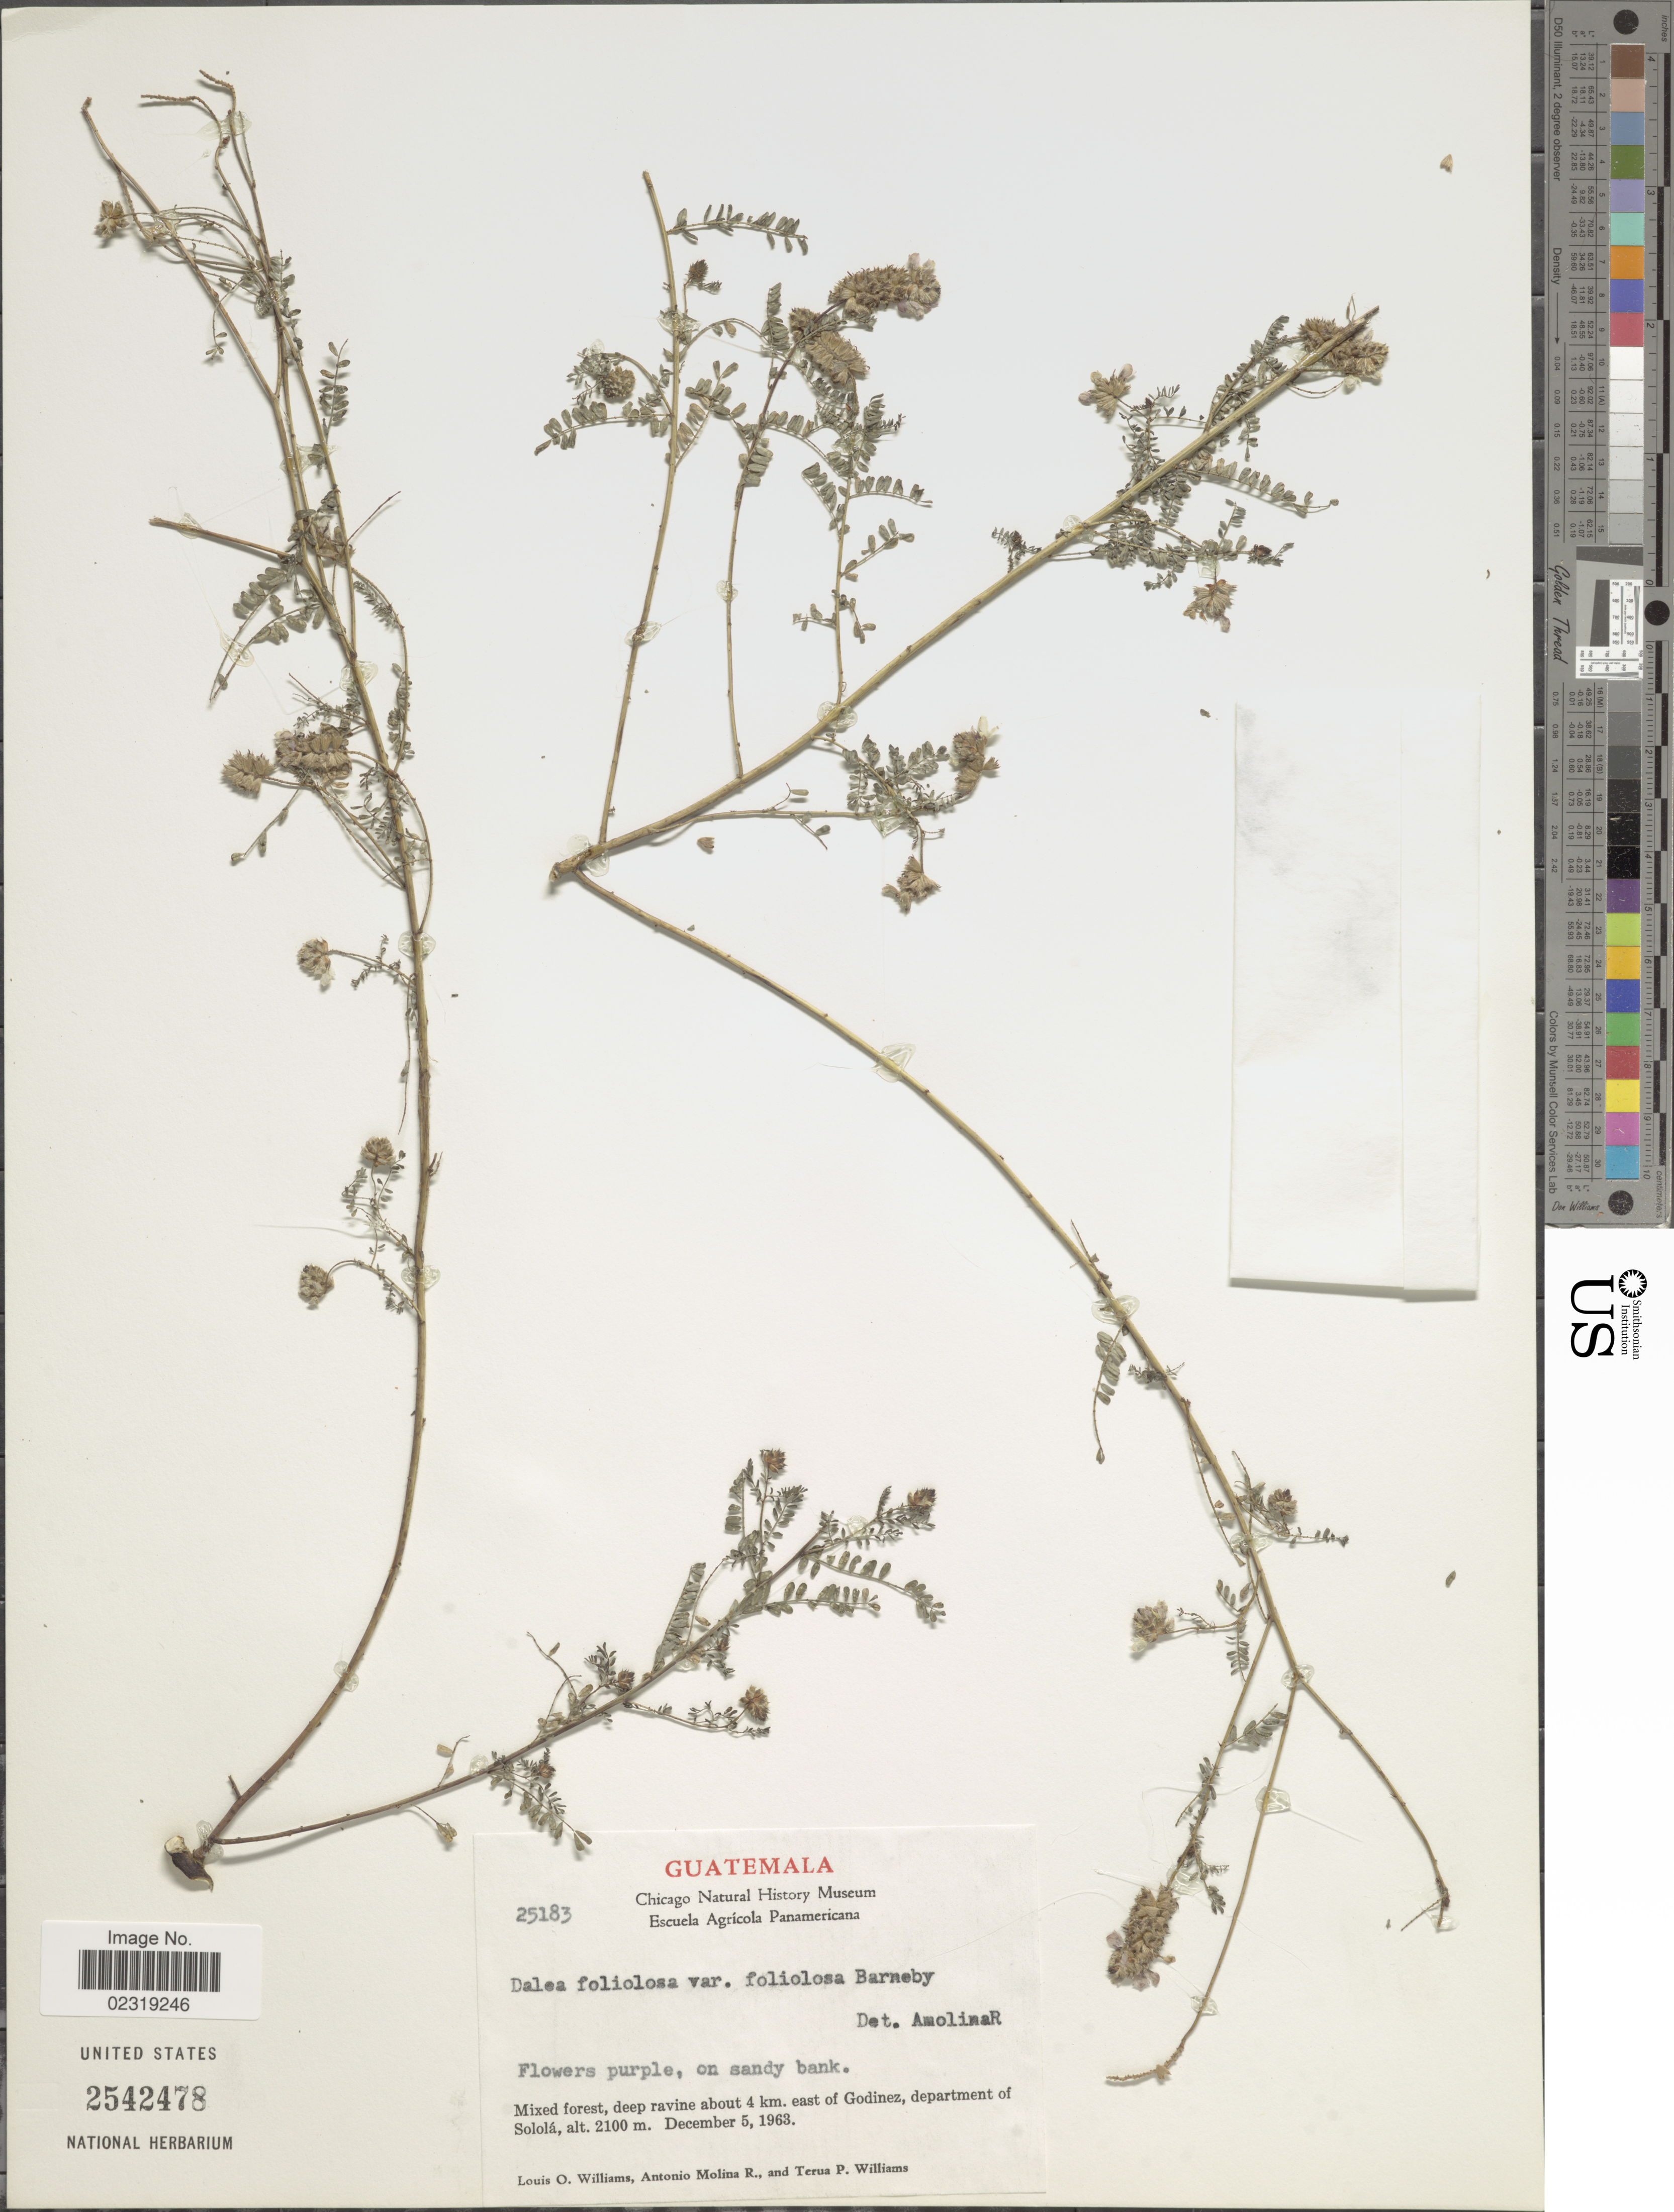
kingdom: Plantae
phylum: Tracheophyta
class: Magnoliopsida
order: Fabales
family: Fabaceae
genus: Dalea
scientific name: Dalea foliolosa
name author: (Aiton) Barneby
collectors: L. O. Williams, A. Molina R. & T. P. Williams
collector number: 25183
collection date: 1963-12-05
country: Guatemala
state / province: Sololá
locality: Mixed forest, deep ravine about 4 km. east of Godinez, department of Sololá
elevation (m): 2100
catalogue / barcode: US 2542478